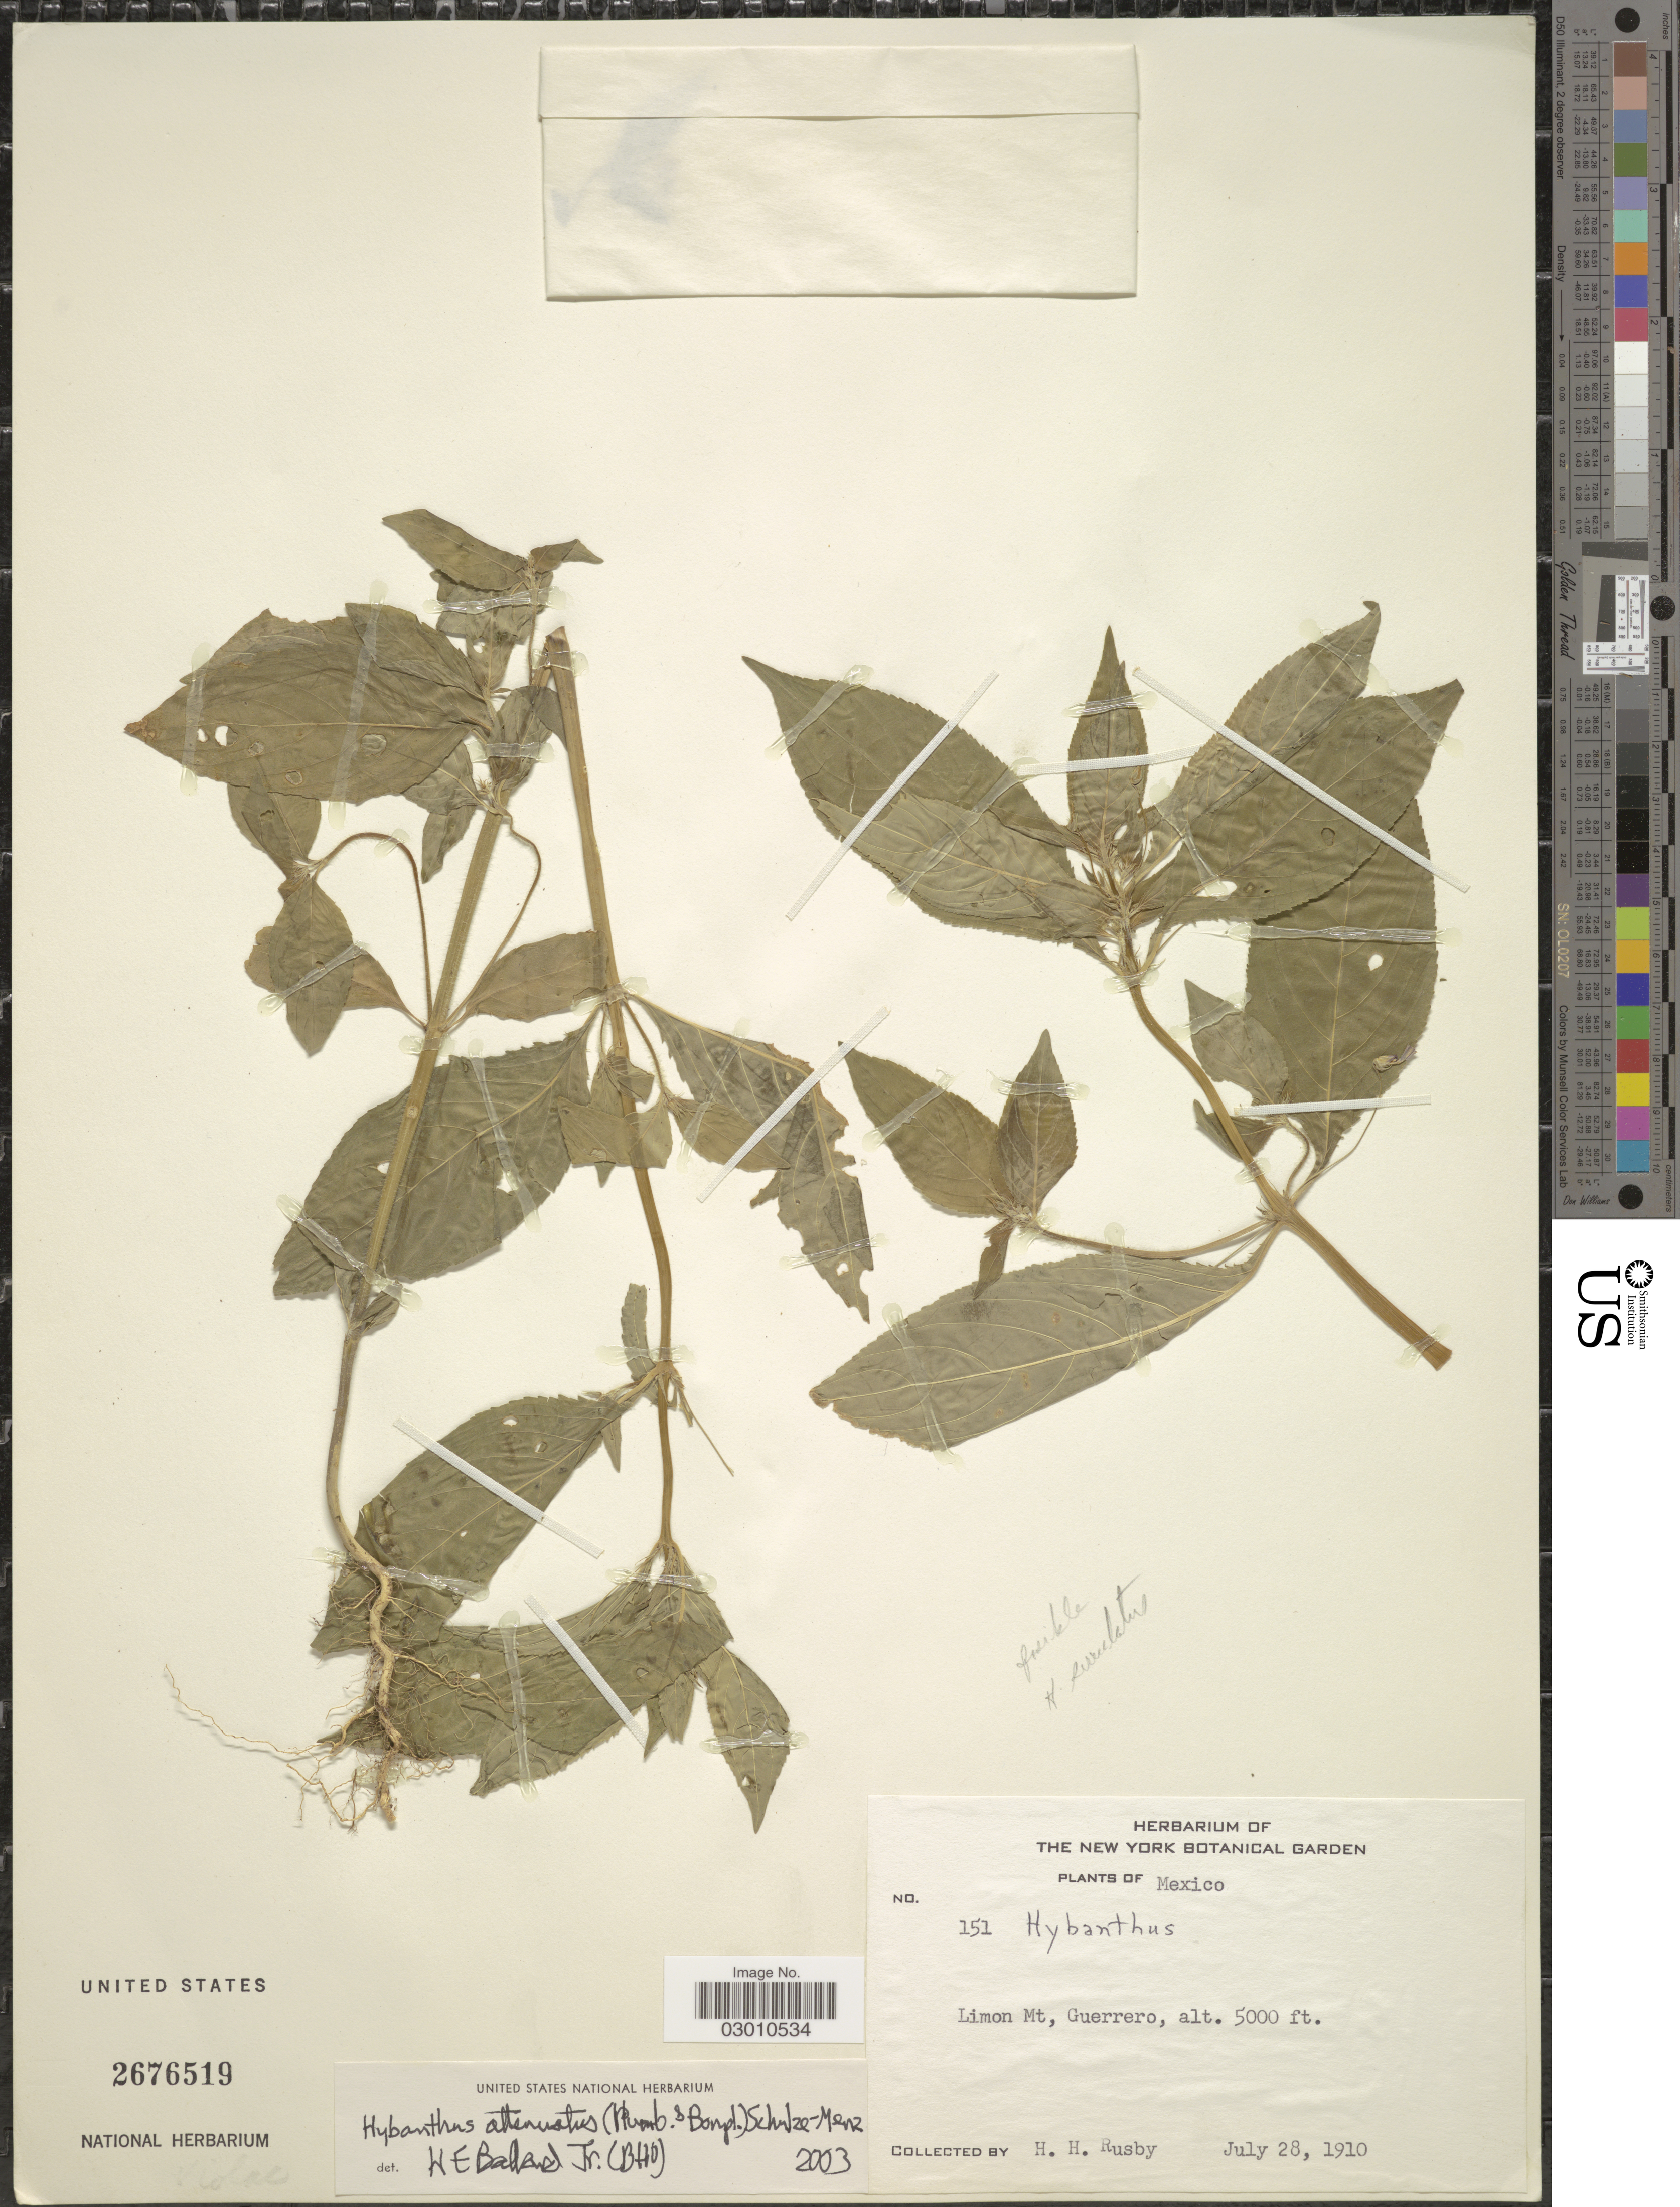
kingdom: Plantae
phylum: Tracheophyta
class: Magnoliopsida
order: Malpighiales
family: Violaceae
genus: Pombalia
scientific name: Pombalia attenuata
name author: (Humb. & Bonpl. ex Willd.) Paula-Souza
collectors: H. H. Rusby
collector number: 151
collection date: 1910-07-28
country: Mexico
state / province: Guerrero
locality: Limon Mt.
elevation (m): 1524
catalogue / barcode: US 2676519